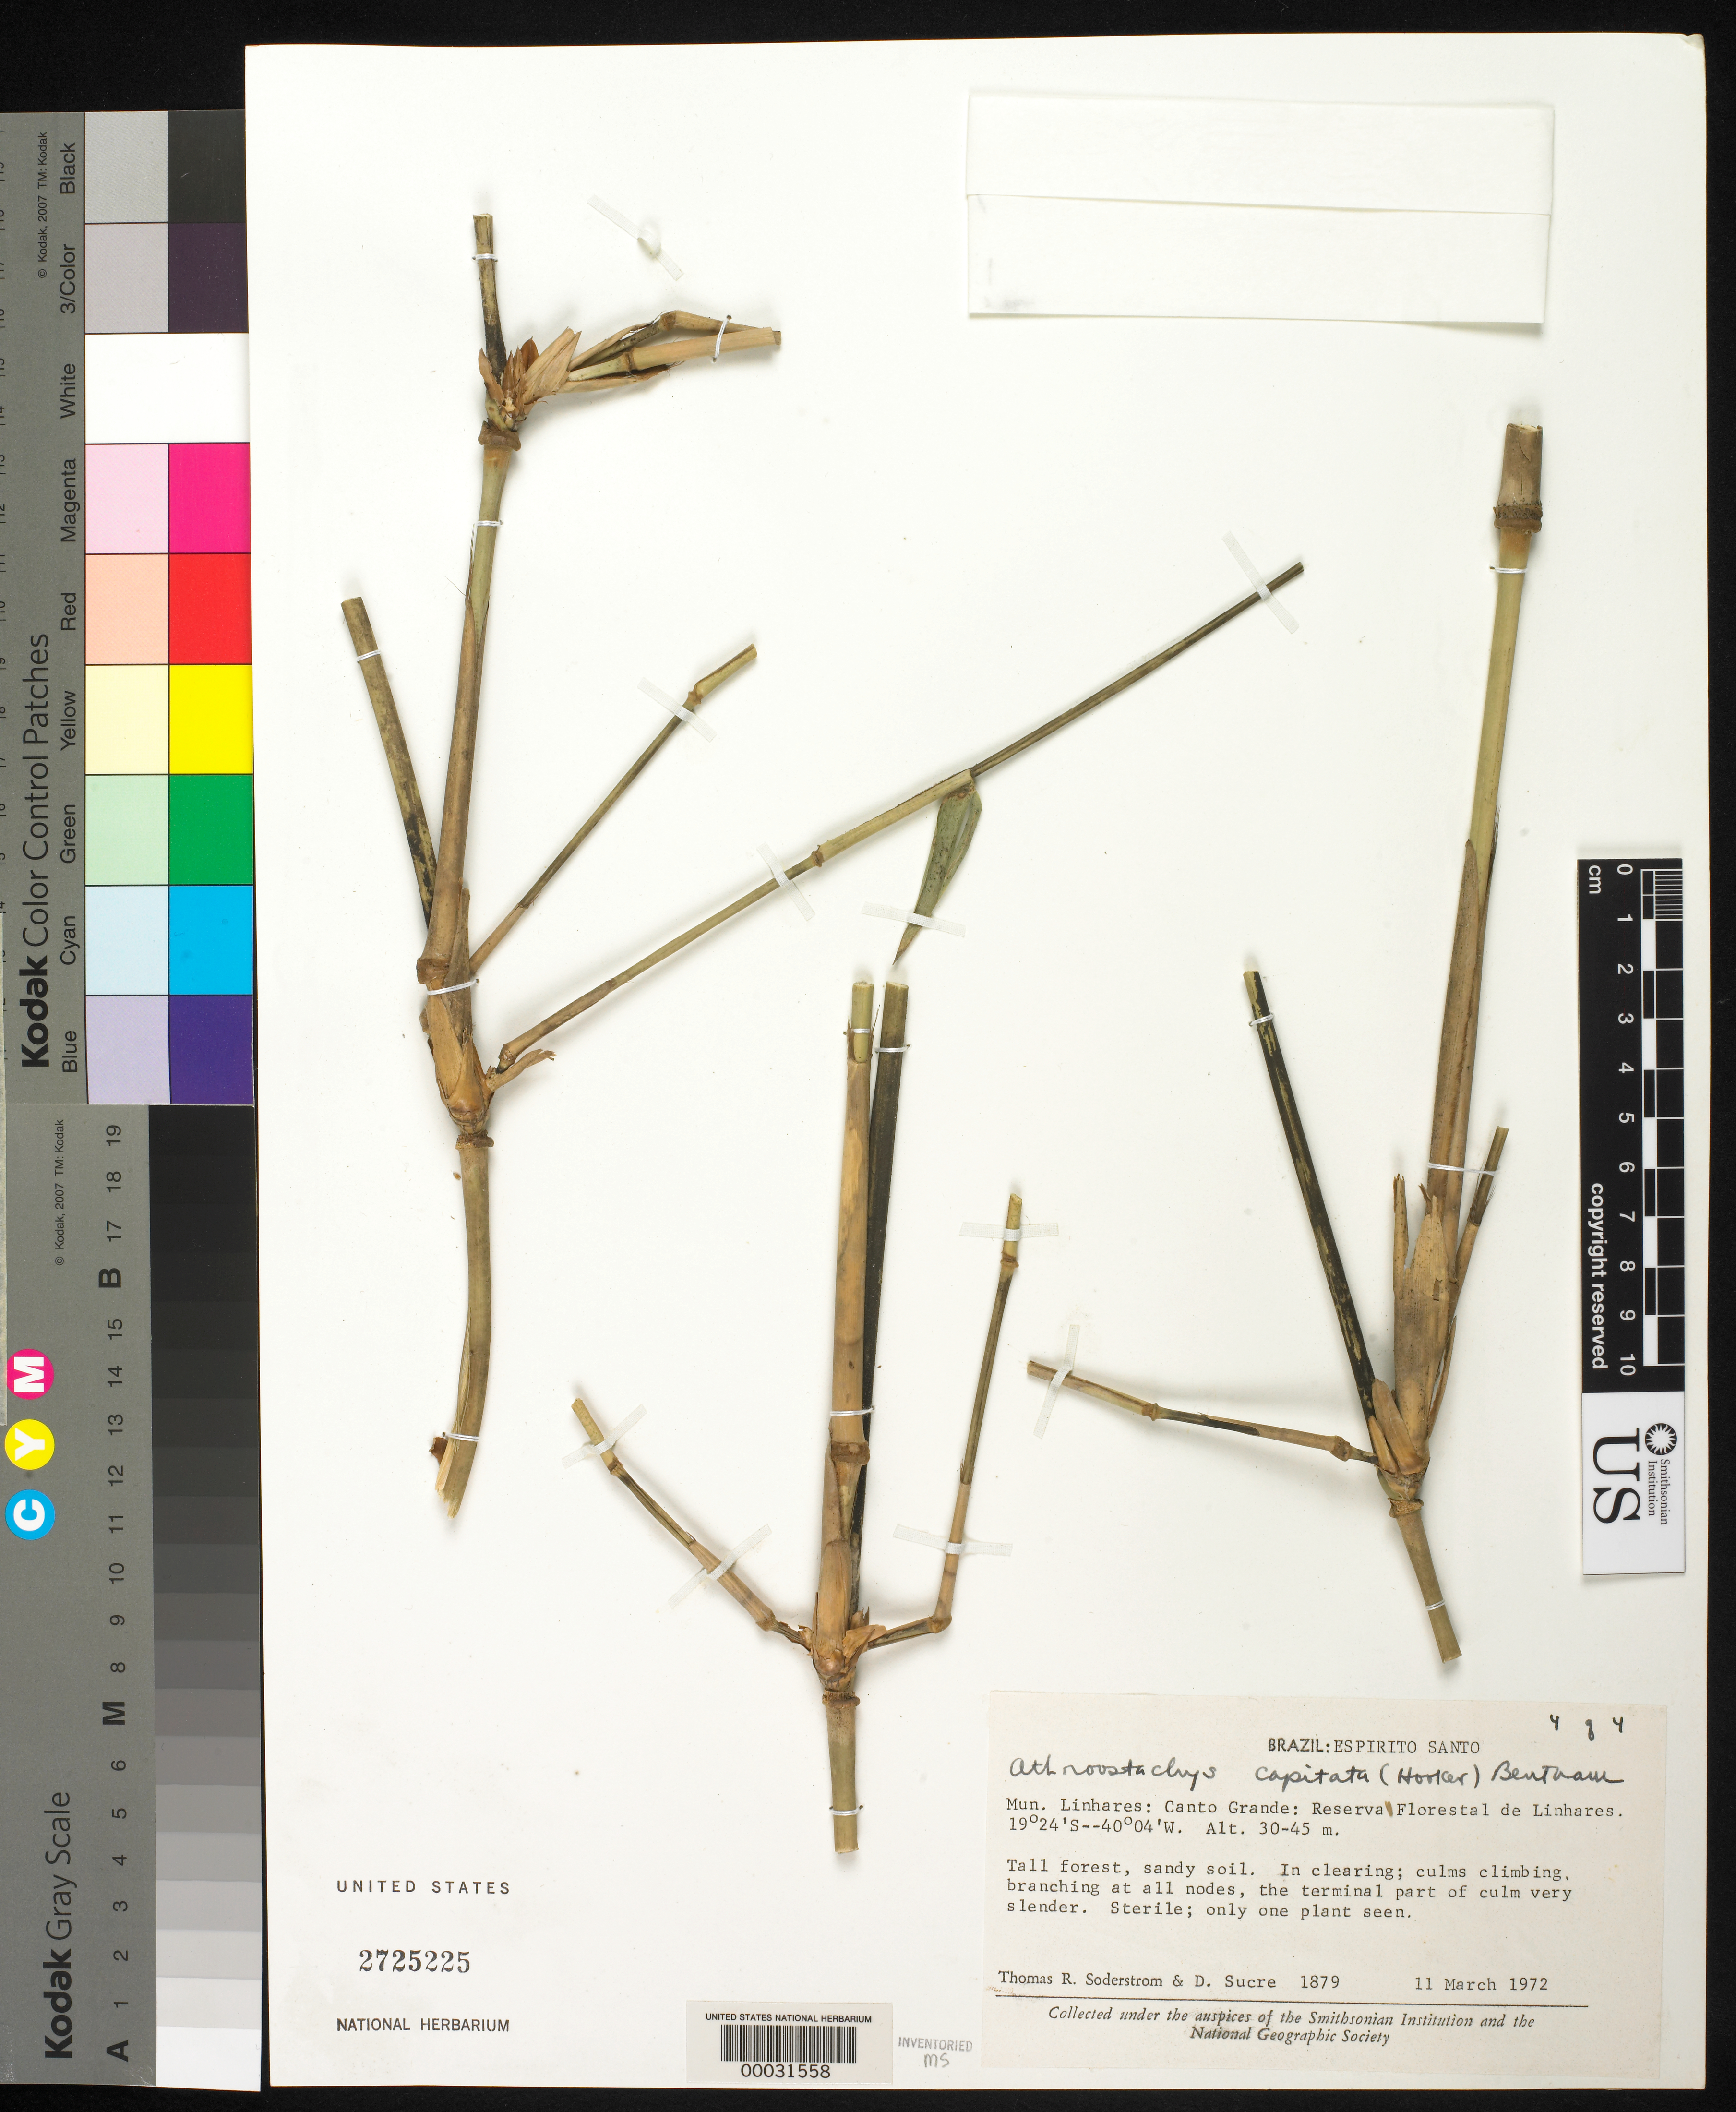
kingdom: Plantae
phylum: Tracheophyta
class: Liliopsida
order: Poales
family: Poaceae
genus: Athroostachys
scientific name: Athroostachys capitata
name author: (Hook.) Benth.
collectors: T. R. Soderstrom & D. Sucre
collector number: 1879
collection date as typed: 11 Mar 1972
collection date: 1972-03-11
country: Brazil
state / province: Espírito Santo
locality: Linhares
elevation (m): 30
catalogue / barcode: US 2725225